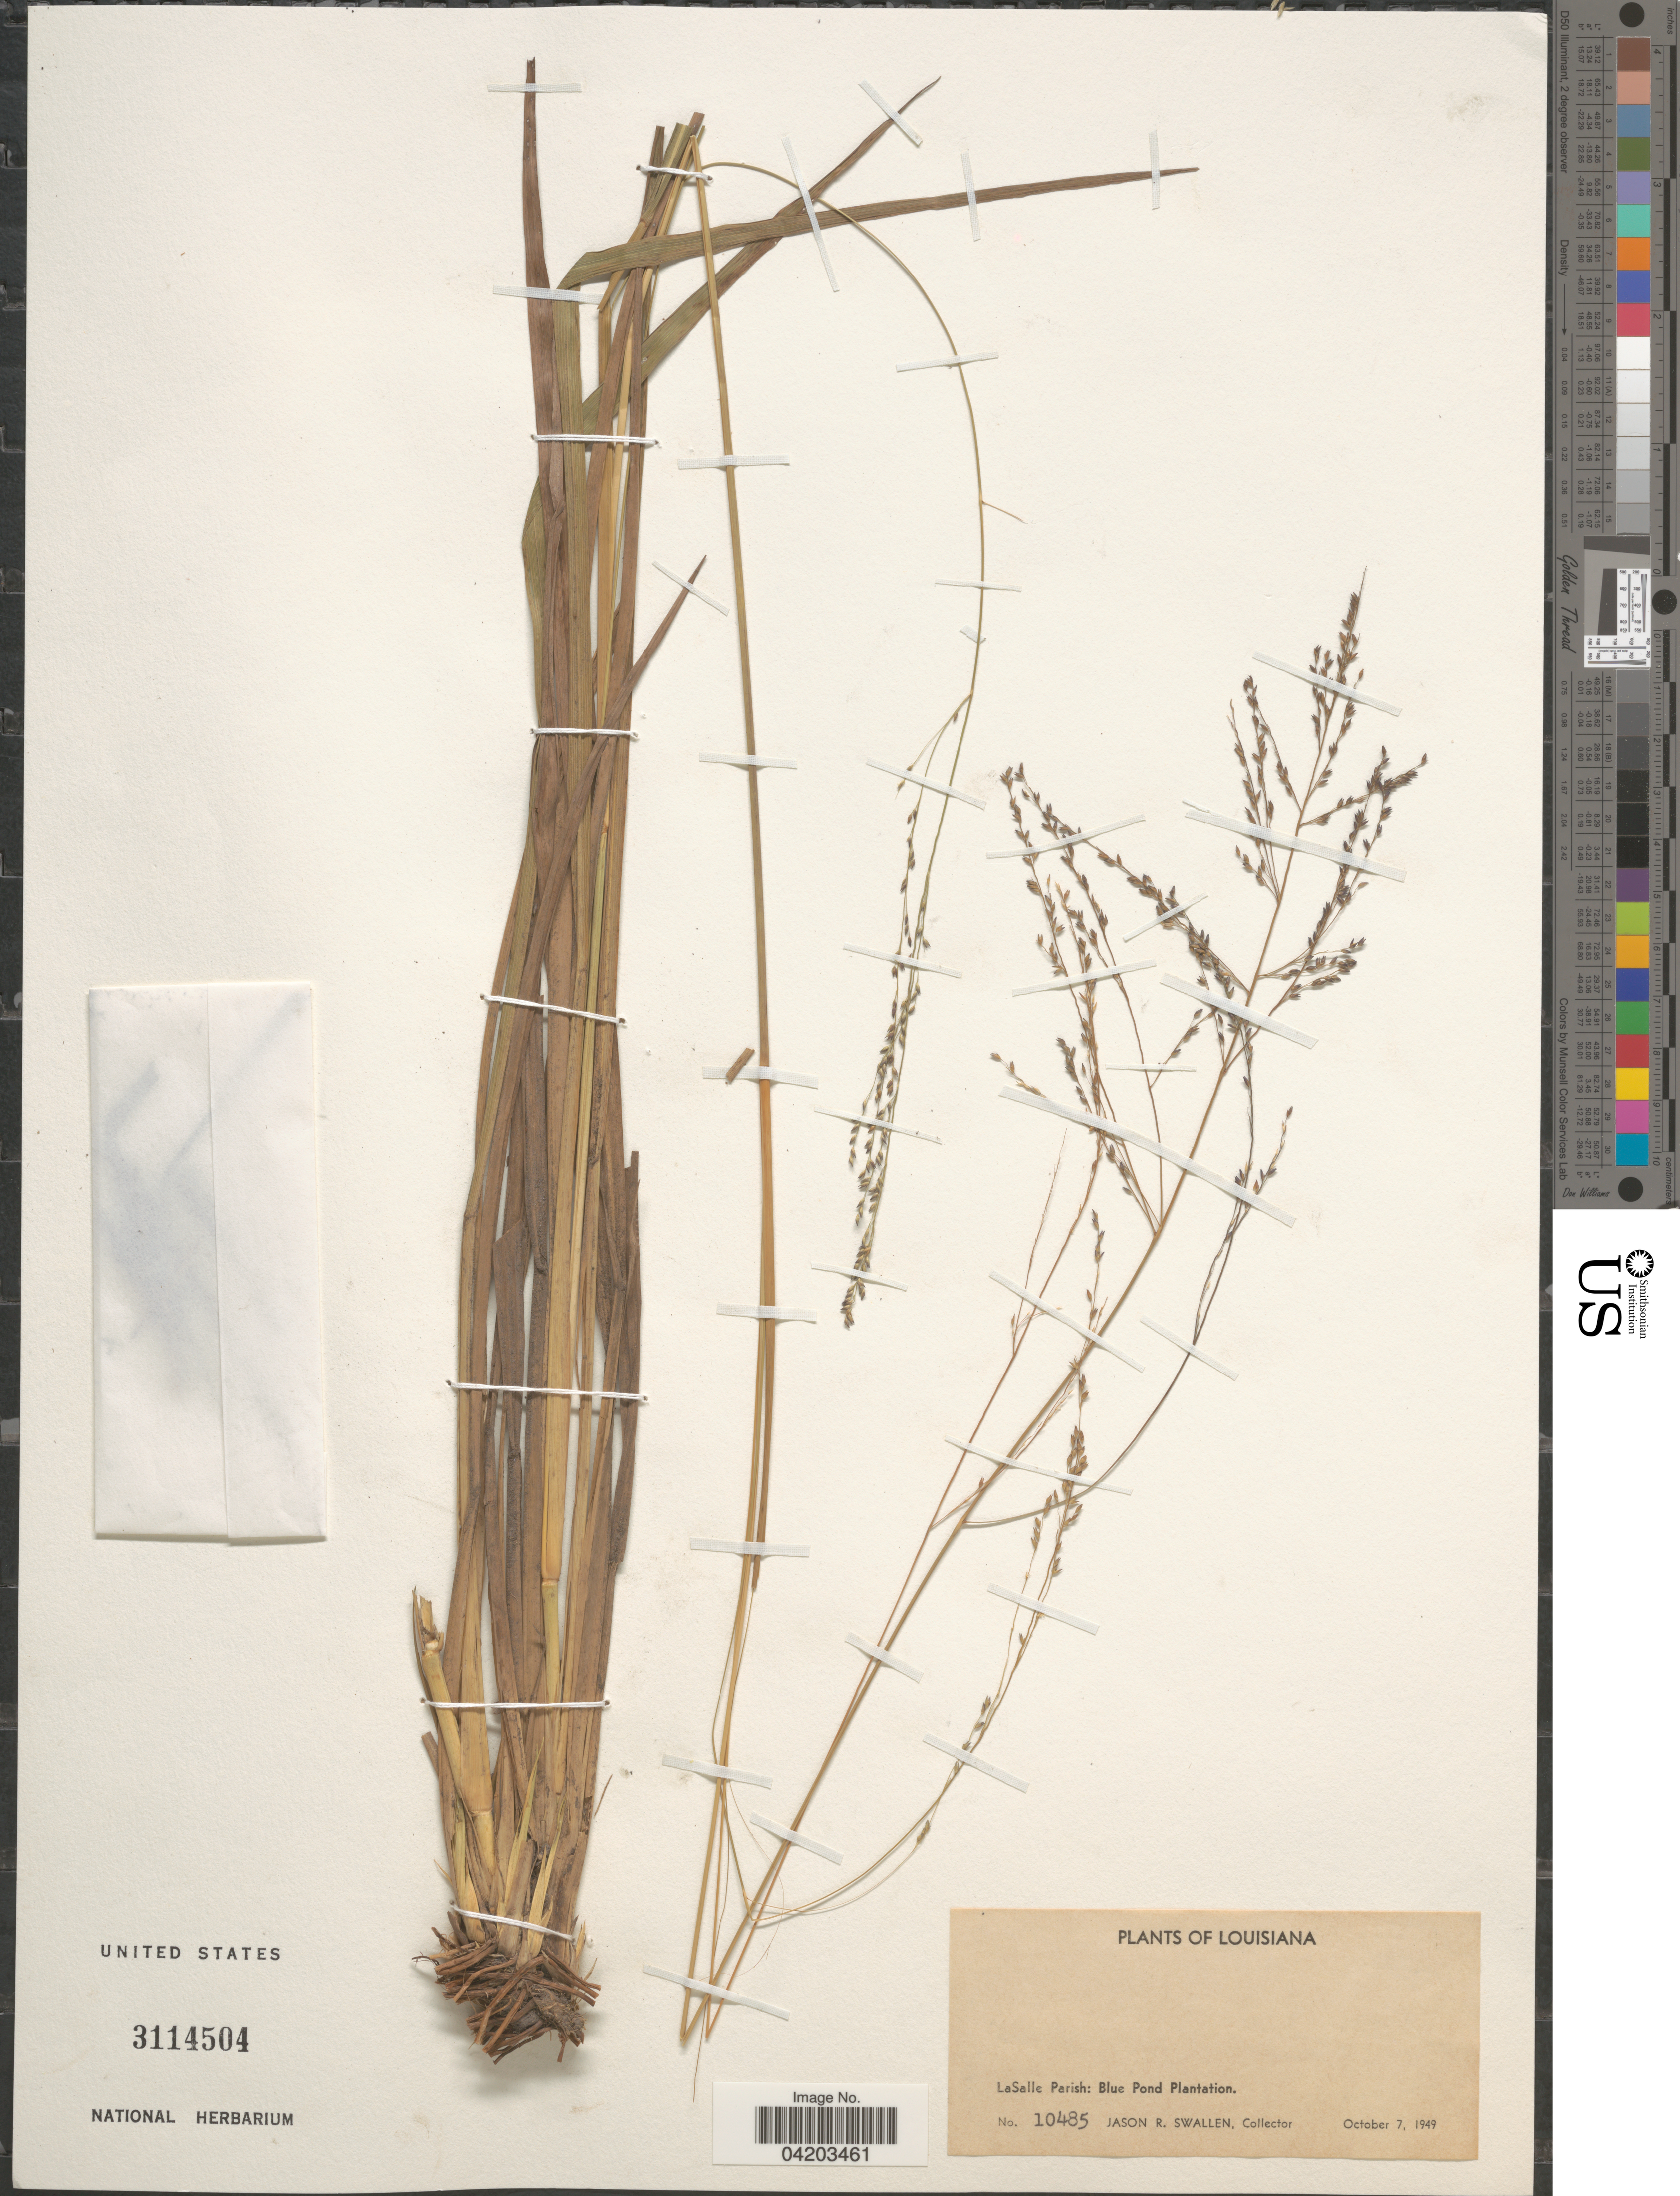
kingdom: Plantae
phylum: Tracheophyta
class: Liliopsida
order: Poales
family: Poaceae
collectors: J. R. Swallen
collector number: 10485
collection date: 1949-10-07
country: United States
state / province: Louisiana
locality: LaSalle Parish: Blue Pond Plantation.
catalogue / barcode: US 3114504